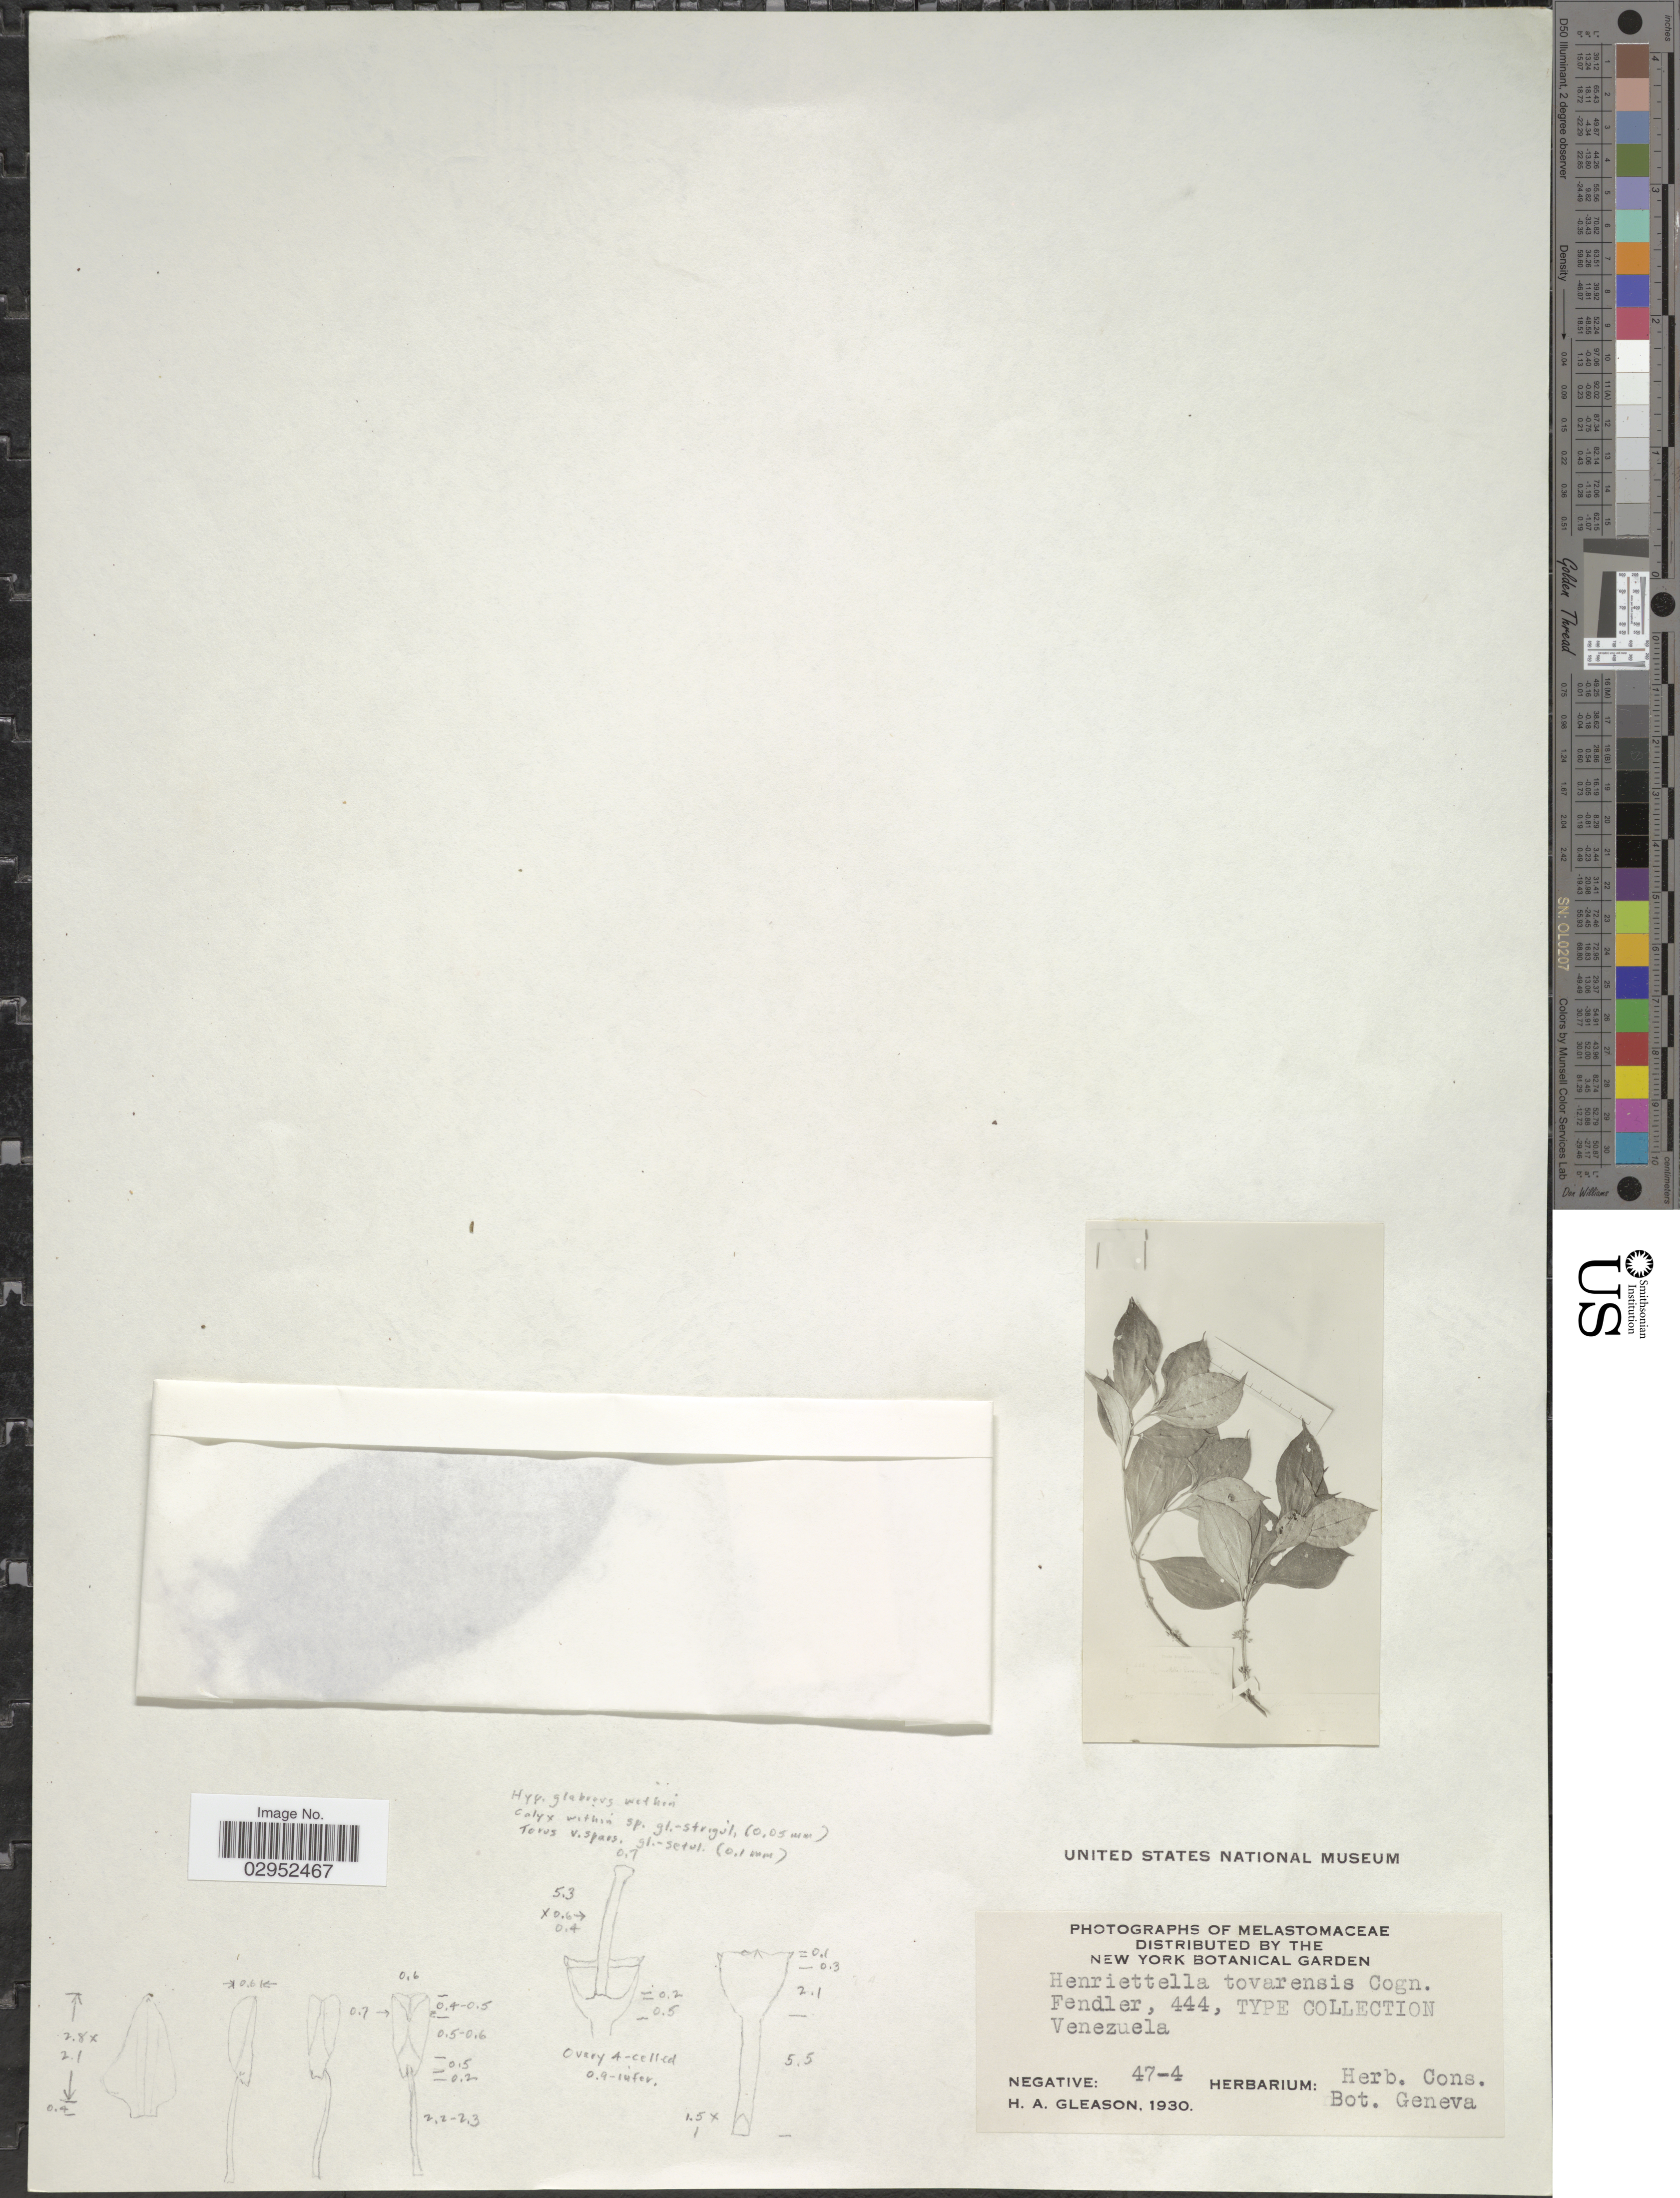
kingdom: Plantae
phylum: Tracheophyta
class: Magnoliopsida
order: Myrtales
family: Melastomataceae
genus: Henriettella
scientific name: Henriettella tovarensis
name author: Cogn.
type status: Type Collection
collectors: A. Fendler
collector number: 444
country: Venezuela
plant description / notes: Photograph and fragmentary material of type specimen ex herb. Cons. Bot. Geneva (G-DEL)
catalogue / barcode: US 3726770